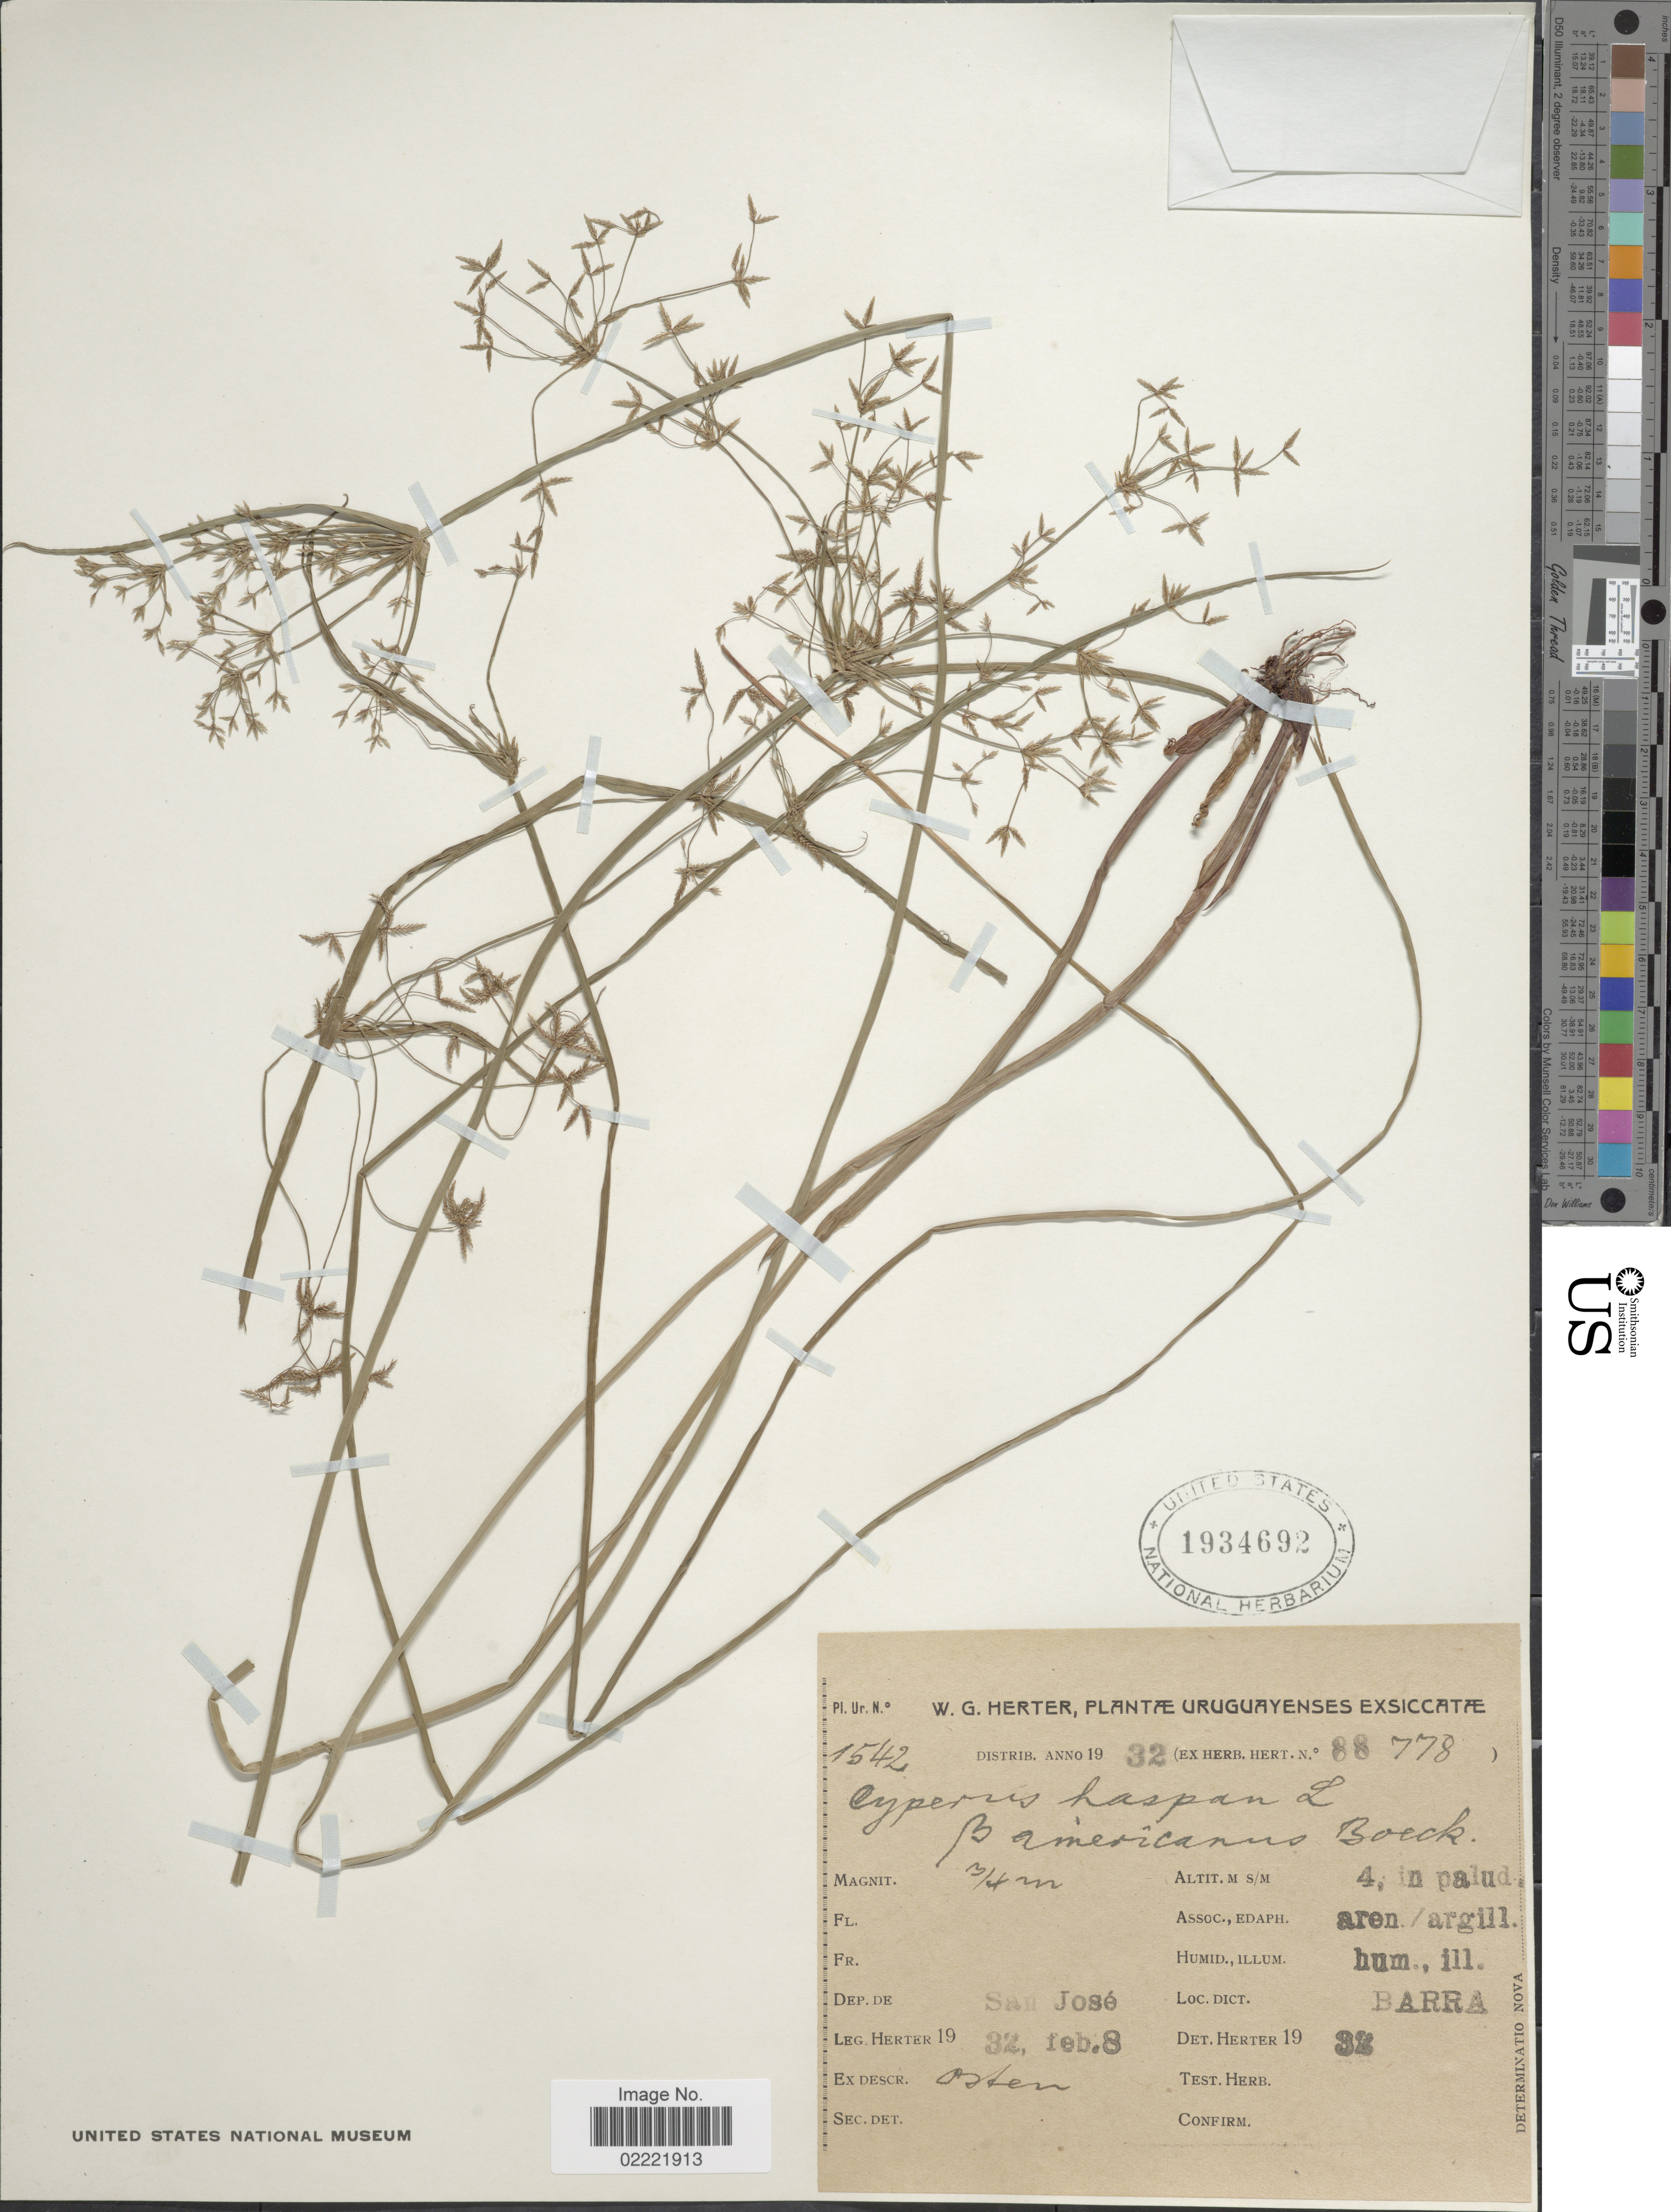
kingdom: Plantae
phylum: Tracheophyta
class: Liliopsida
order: Poales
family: Cyperaceae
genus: Cyperus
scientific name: Cyperus haspan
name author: L.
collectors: Herter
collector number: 1542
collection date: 1932-02-08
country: Uruguay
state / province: San Jose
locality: Barra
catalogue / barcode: US 1934692